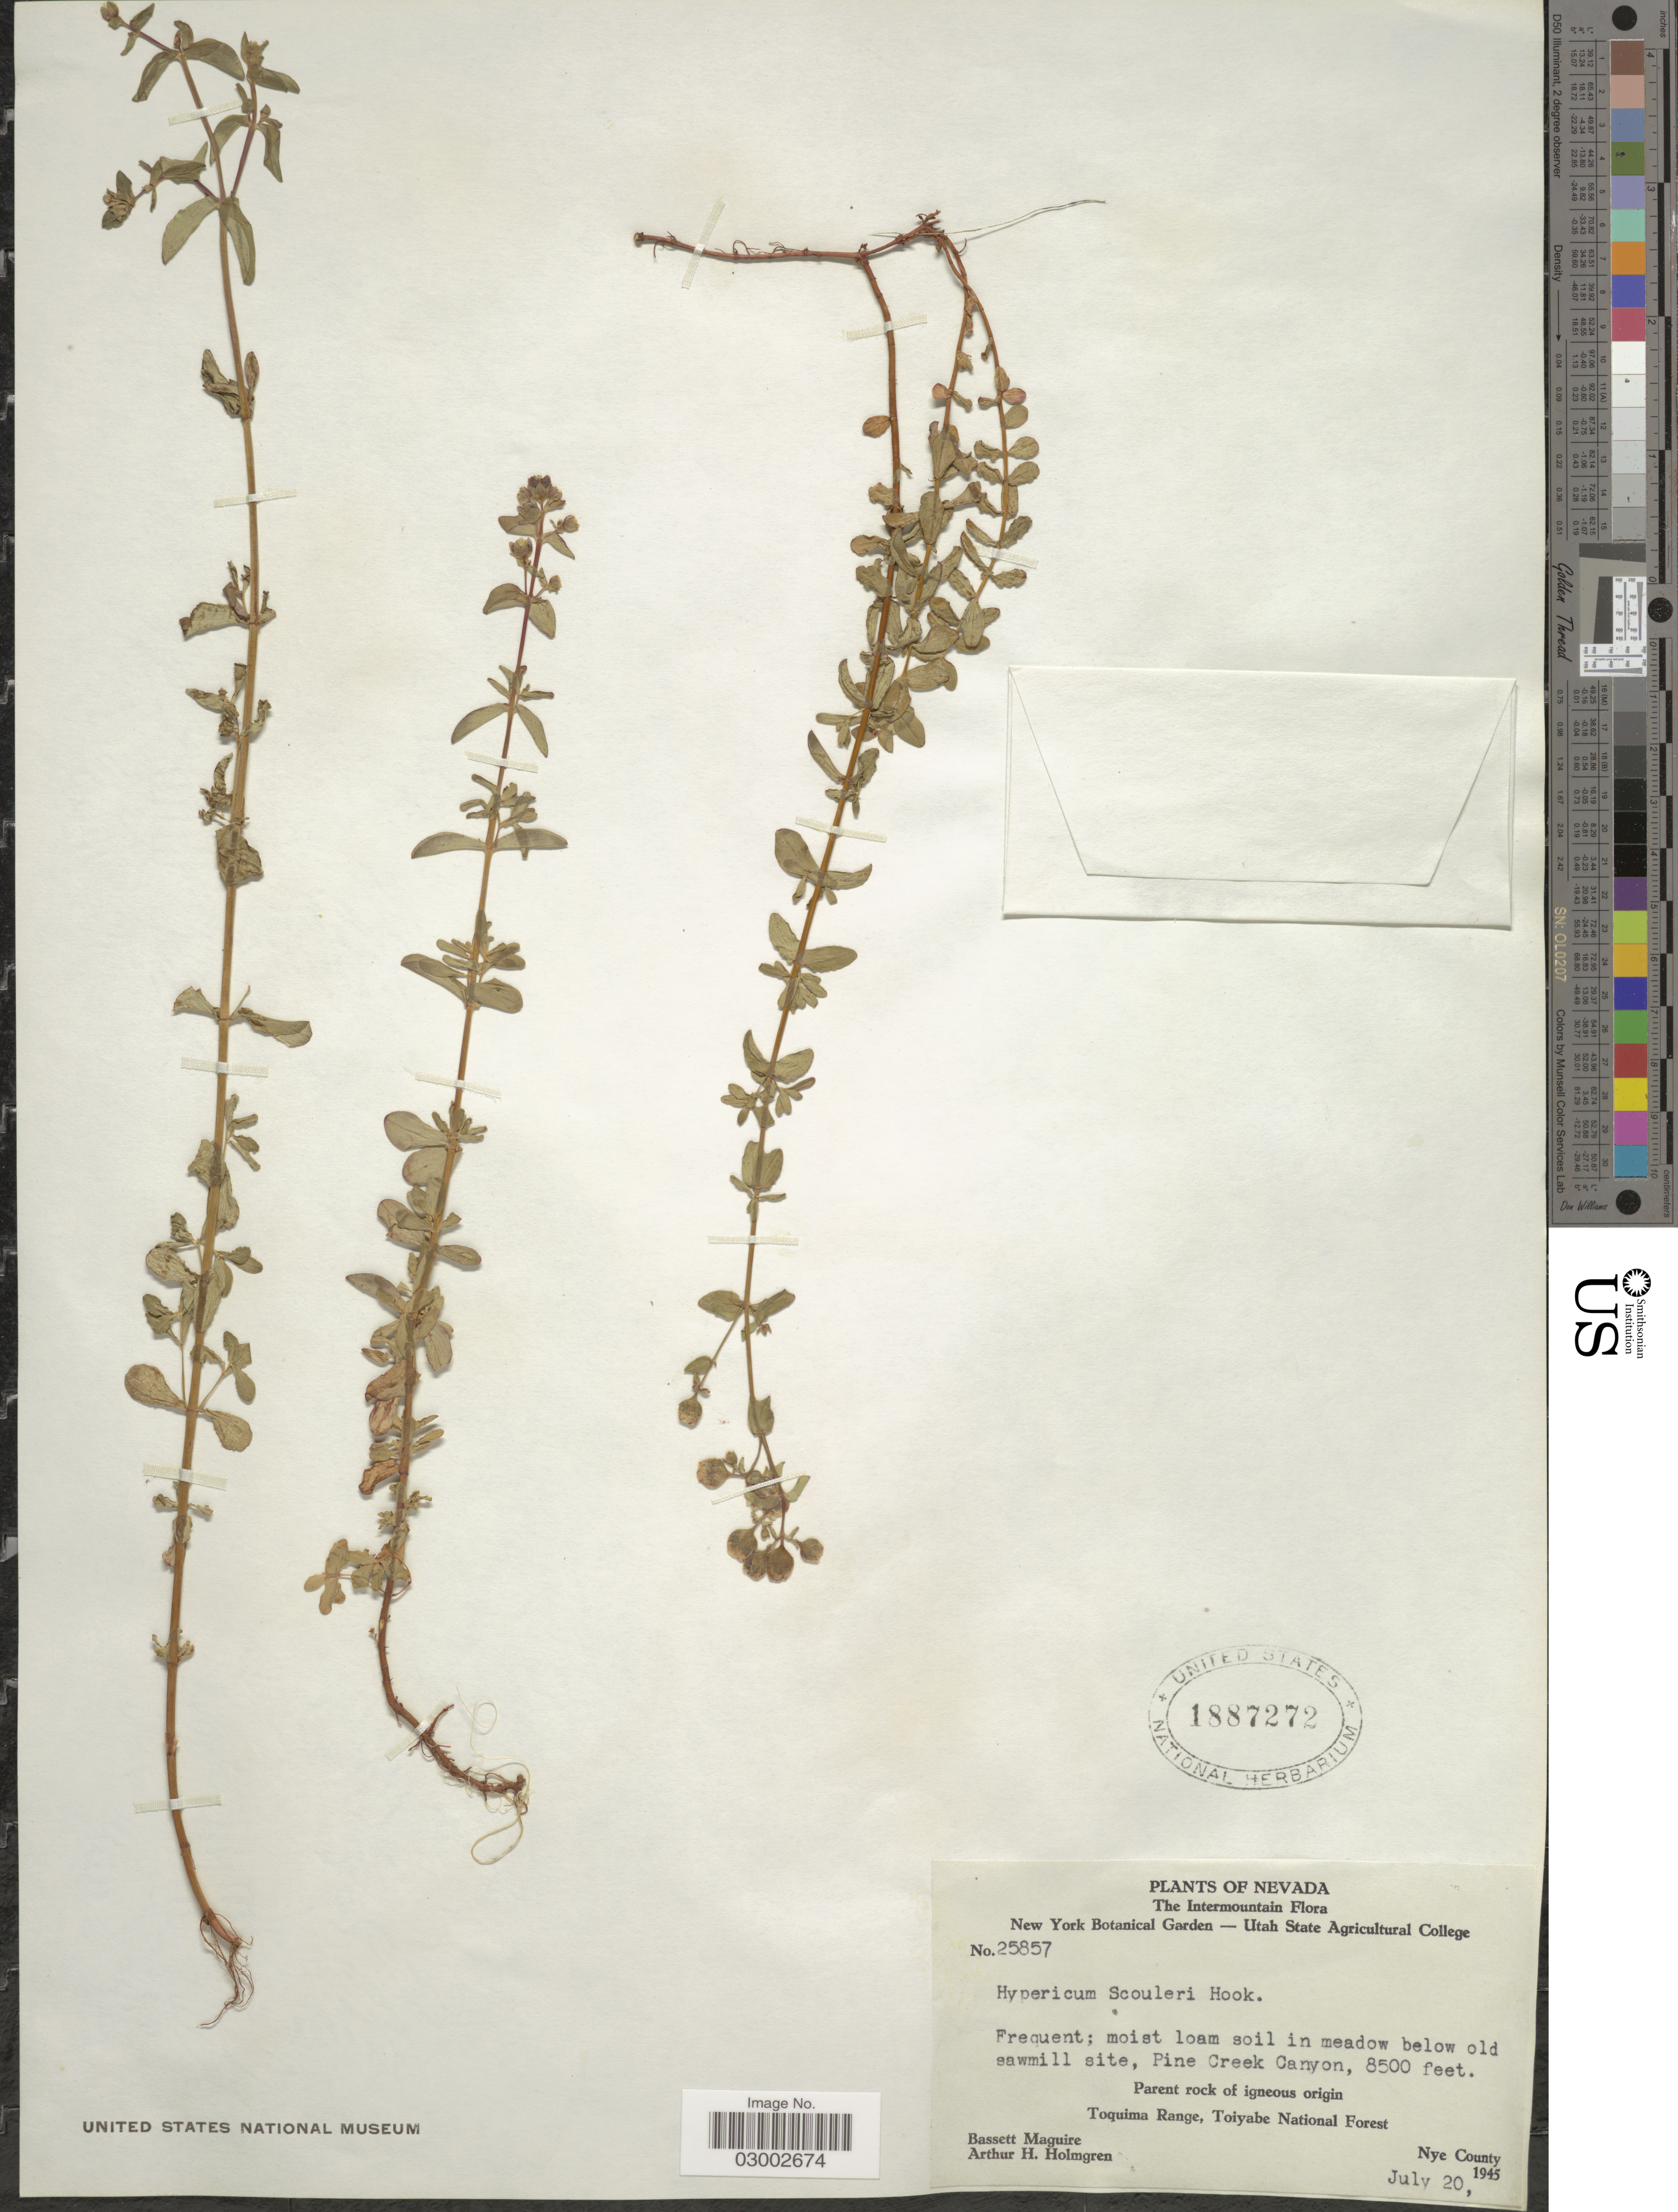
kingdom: Plantae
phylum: Tracheophyta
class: Magnoliopsida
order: Malpighiales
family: Hypericaceae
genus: Hypericum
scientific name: Hypericum scouleri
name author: Hook.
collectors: B. Maguire & A. H. Holmgren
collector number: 25857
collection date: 1945-07-20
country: United States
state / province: Nevada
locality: The Intermountain. Pine Creek Canyon. Parent rock of igneous origin. Toquima Range, Toquima Range, Toiyabe National Forest. Nye County.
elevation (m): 2591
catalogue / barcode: US 1887272